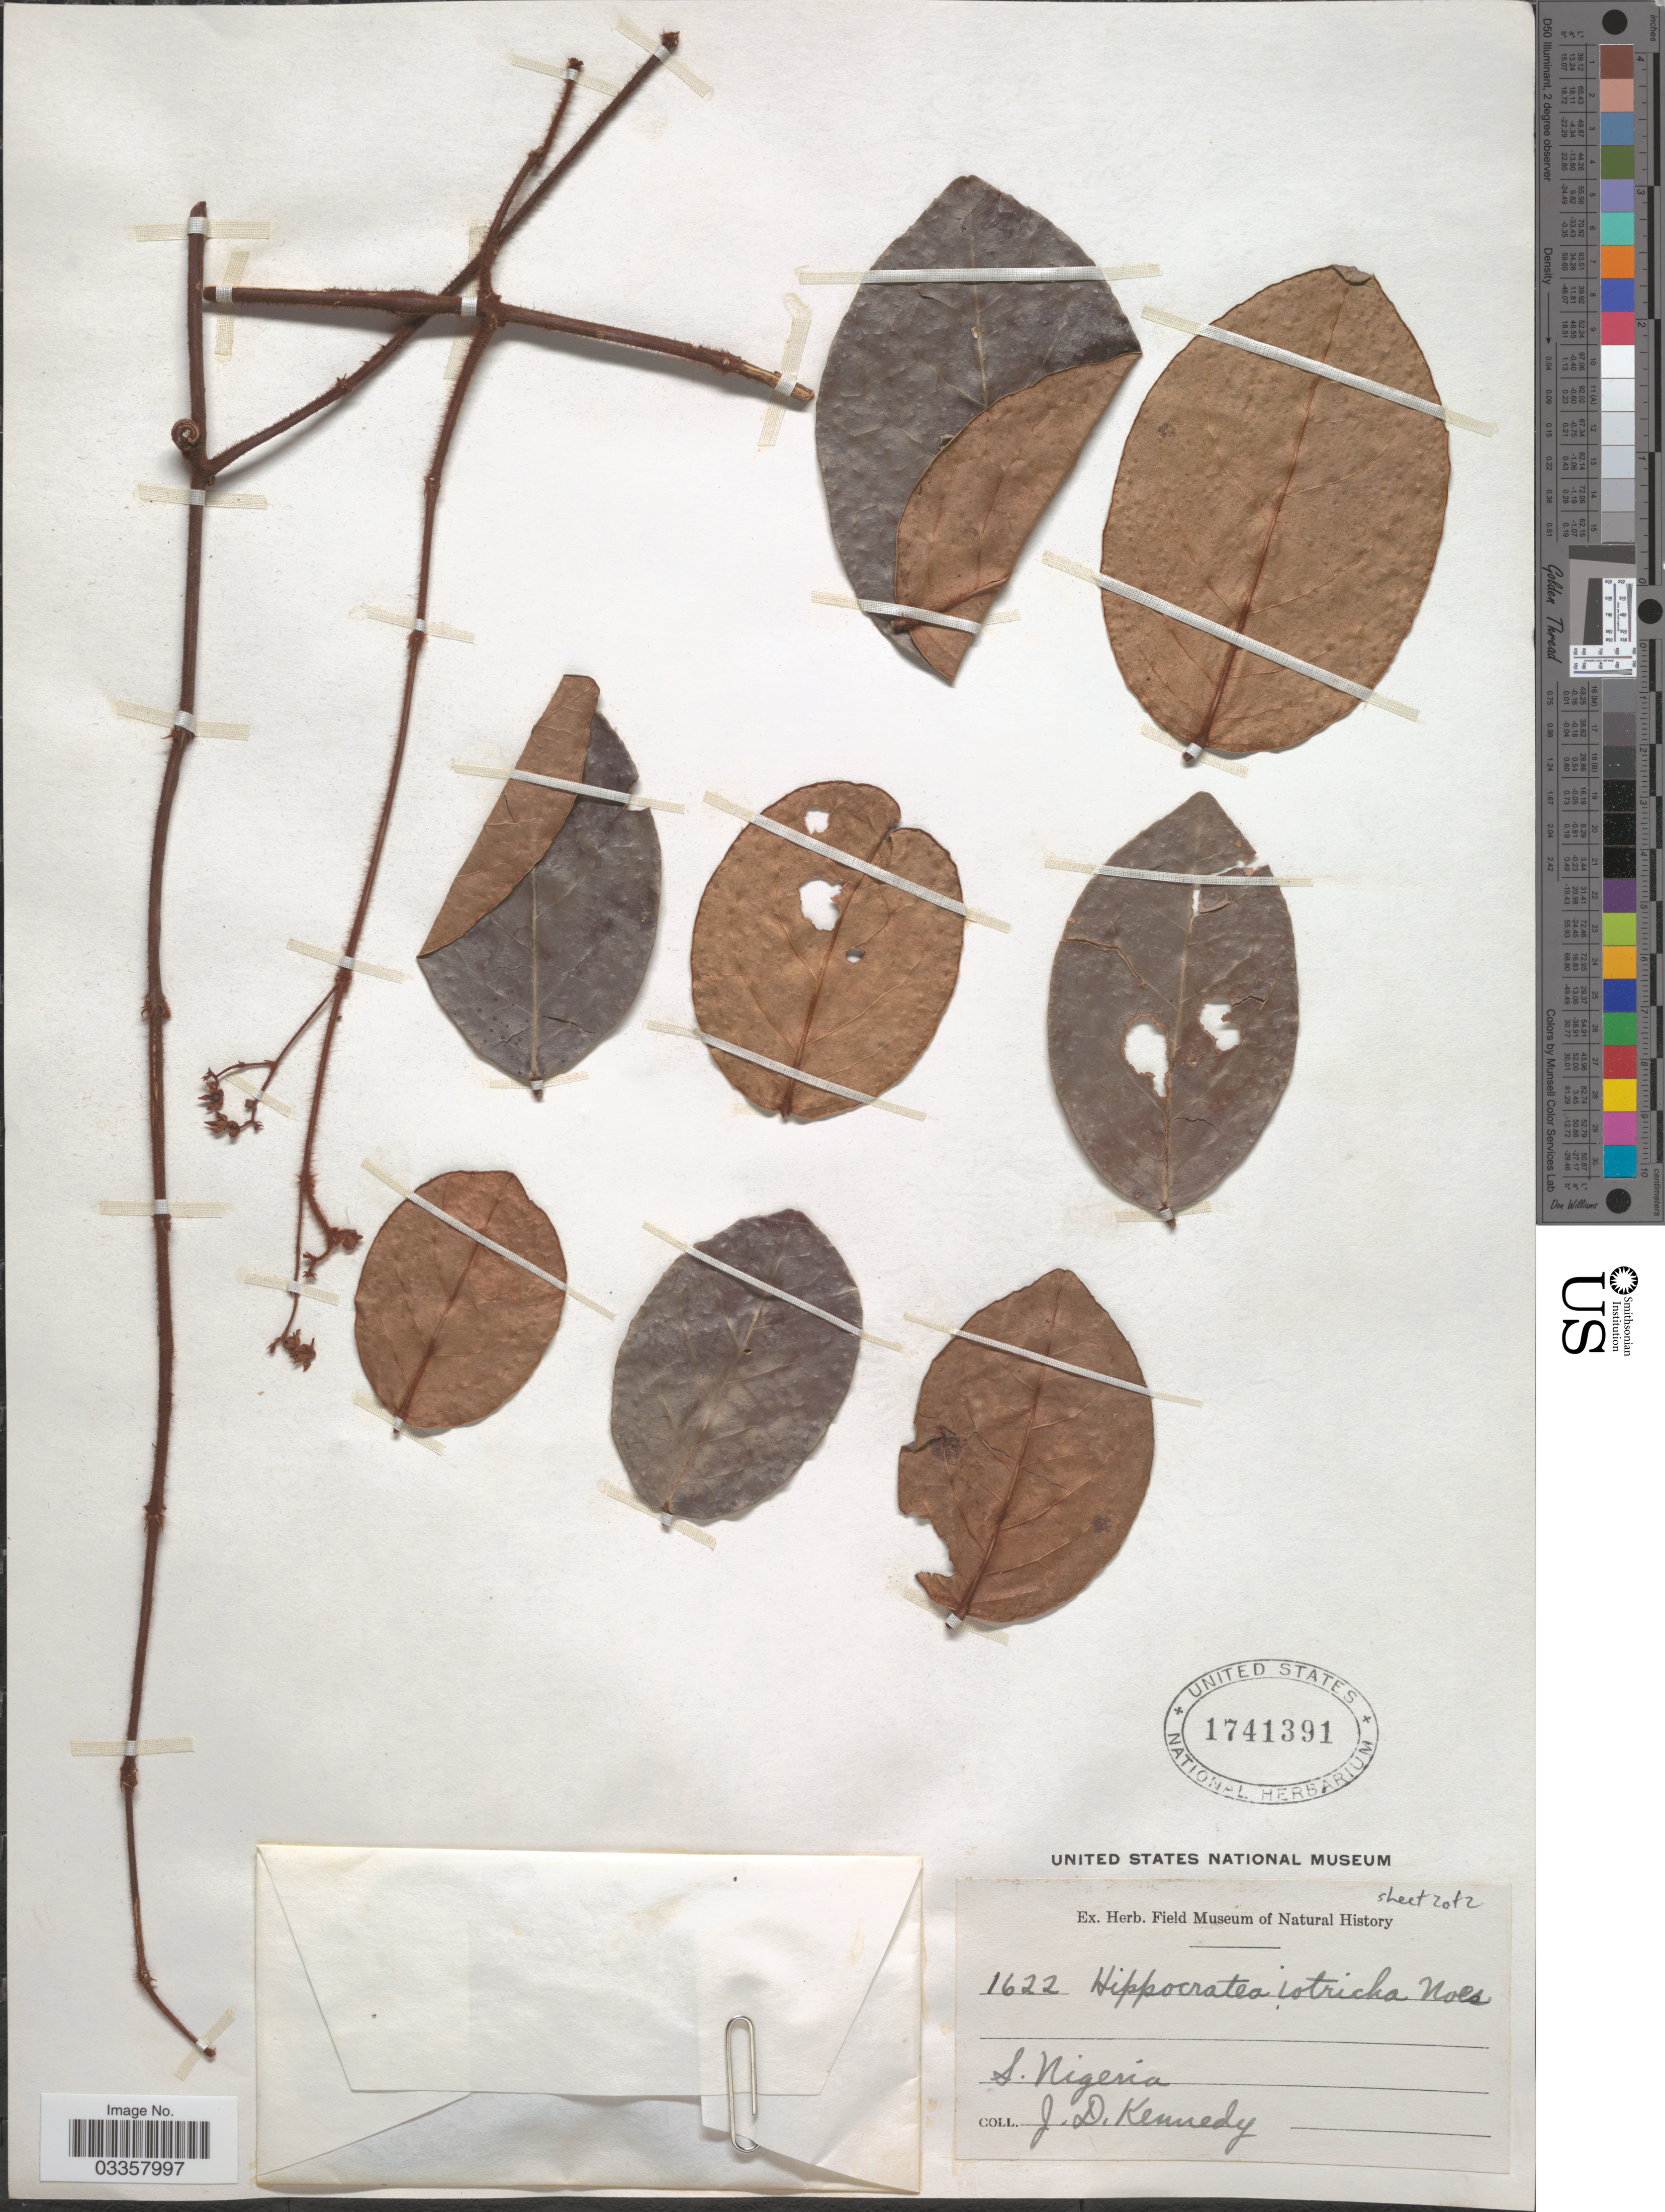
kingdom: Plantae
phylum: Tracheophyta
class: Magnoliopsida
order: Celastrales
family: Celastraceae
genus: Loeseneriella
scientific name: Loeseneriella iotricha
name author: N. Hallé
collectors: J. D. Kennedy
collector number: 1622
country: Nigeria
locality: S. Nigeria.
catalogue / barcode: US 1741391